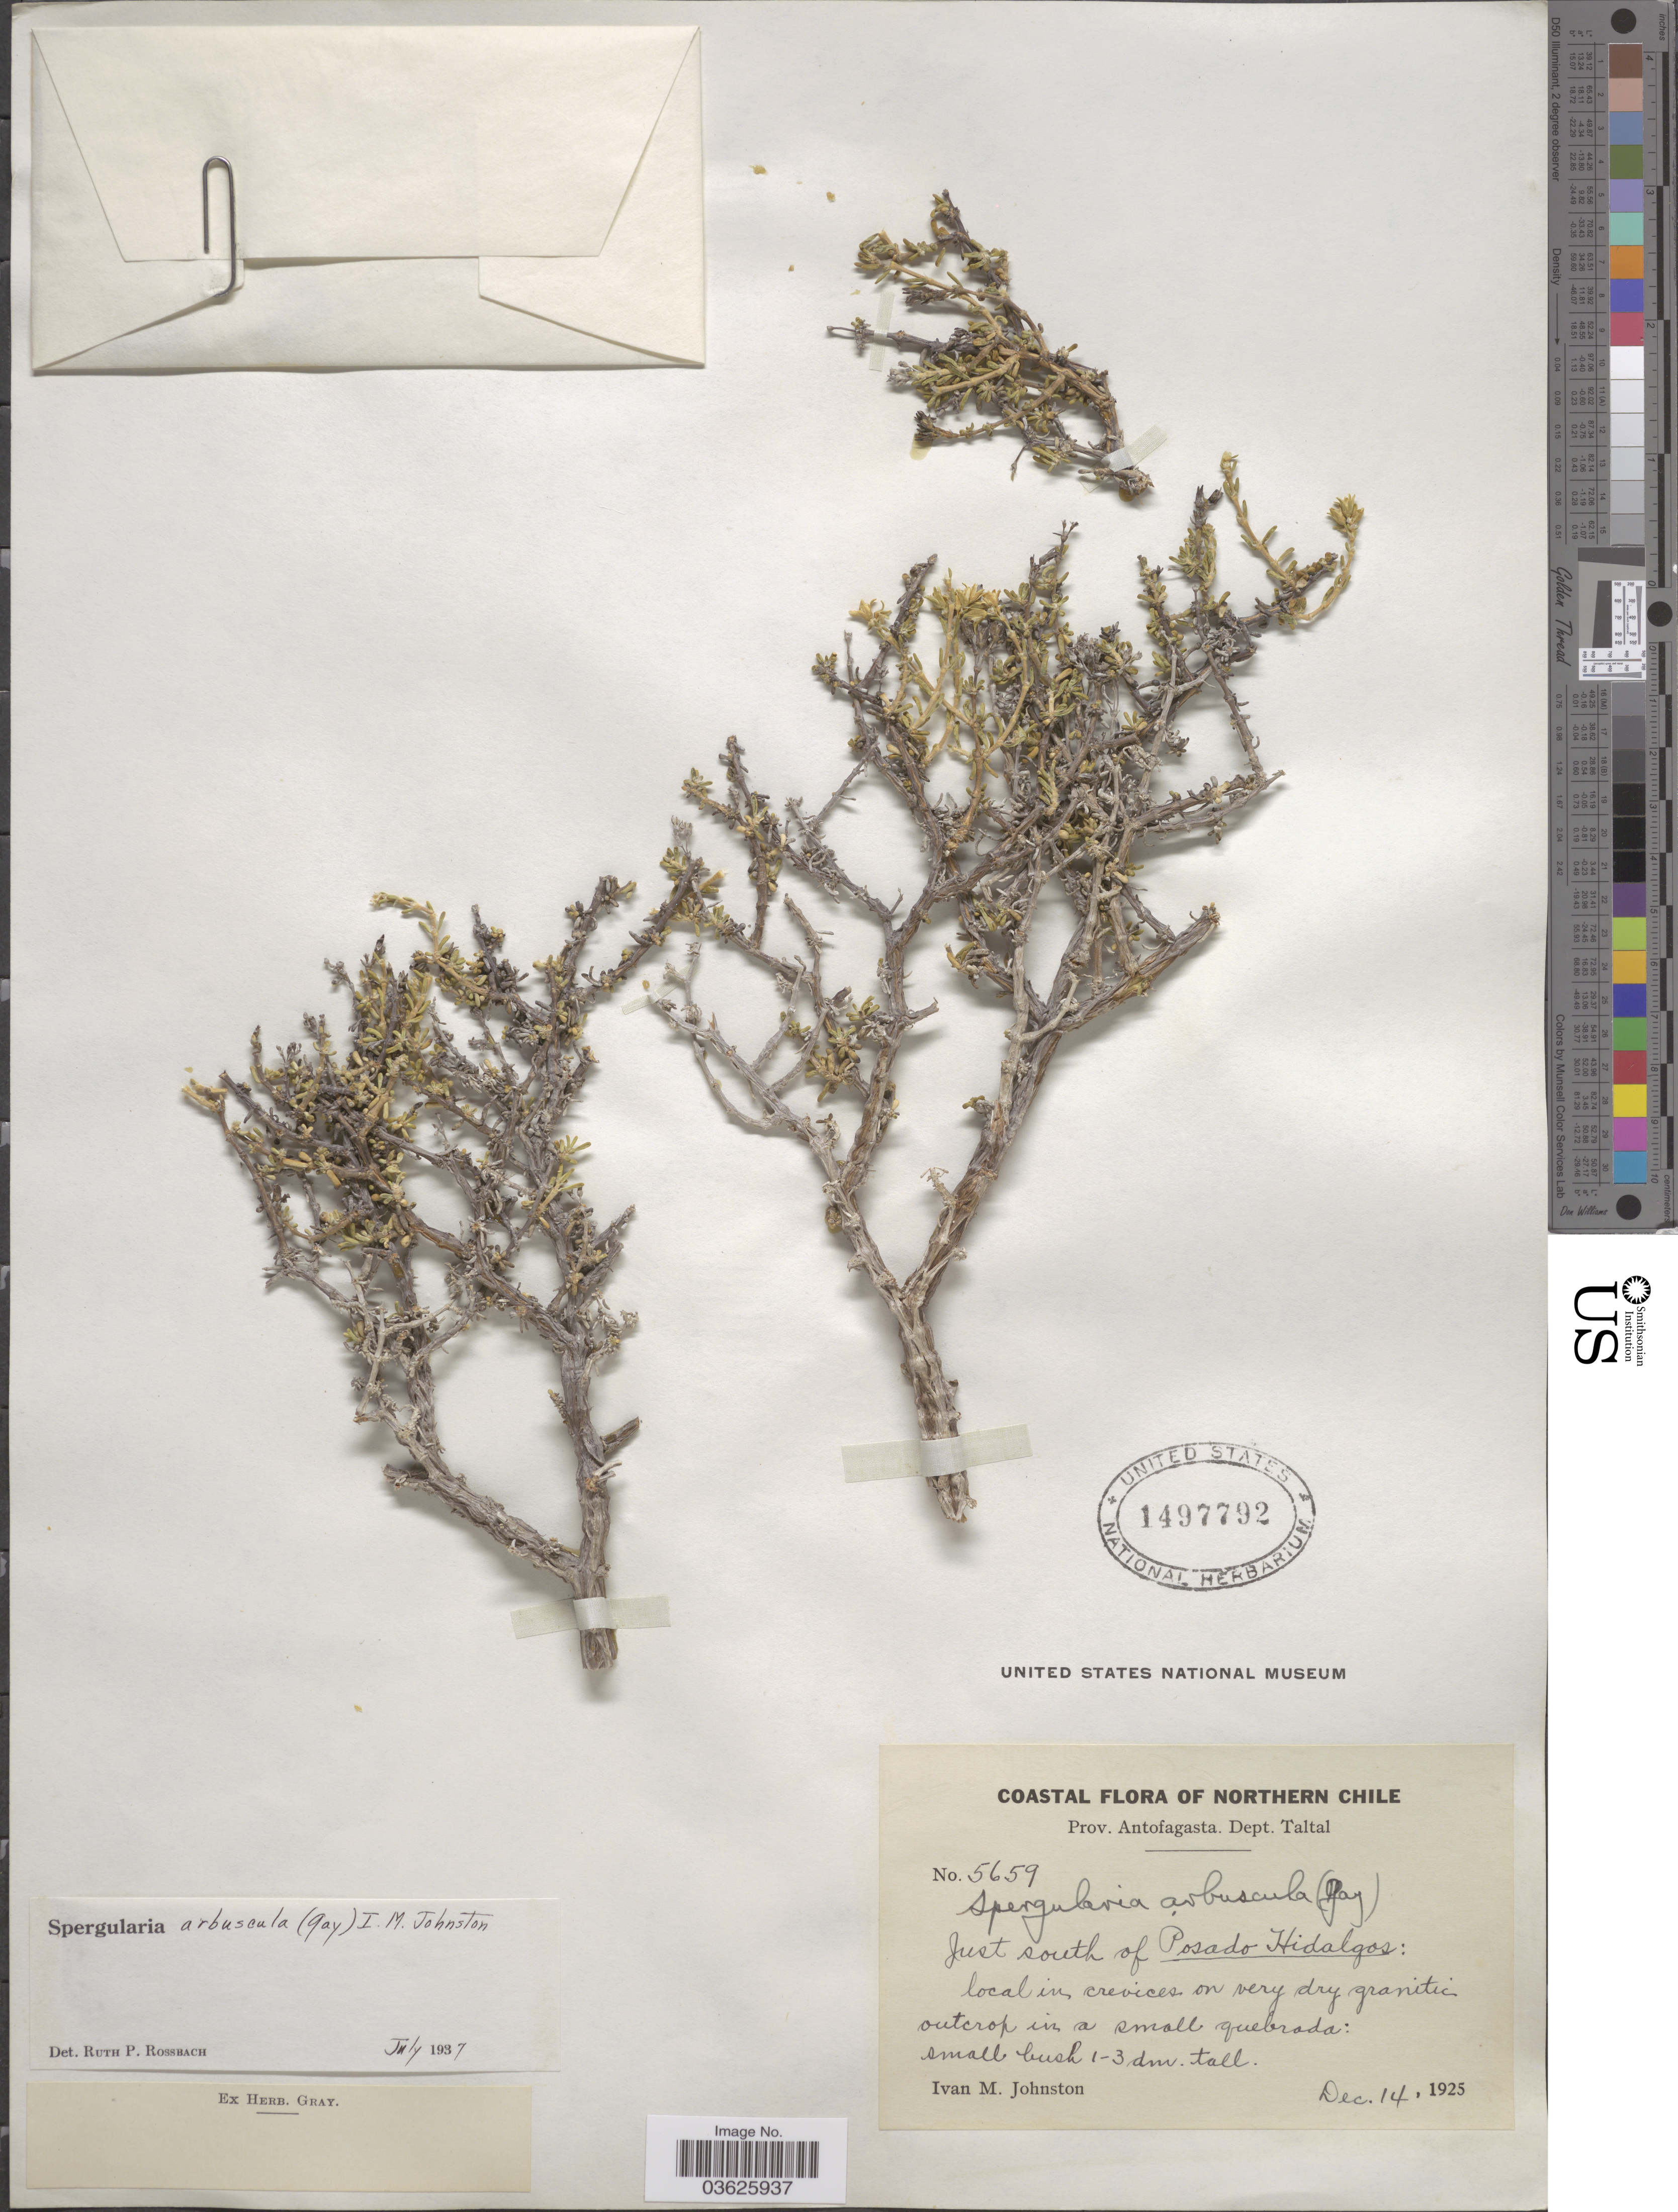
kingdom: Plantae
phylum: Tracheophyta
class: Magnoliopsida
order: Caryophyllales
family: Caryophyllaceae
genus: Spergularia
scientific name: Spergularia arbuscula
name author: I.M. Johnst.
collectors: I.M. Johnston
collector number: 5659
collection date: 1925-12-14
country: Chile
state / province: Antofagasta (II)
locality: Northern Chile. Prov. Antofagasta. Dept. Taltal. Just south of Posado Hidalgos.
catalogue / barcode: US 1497792